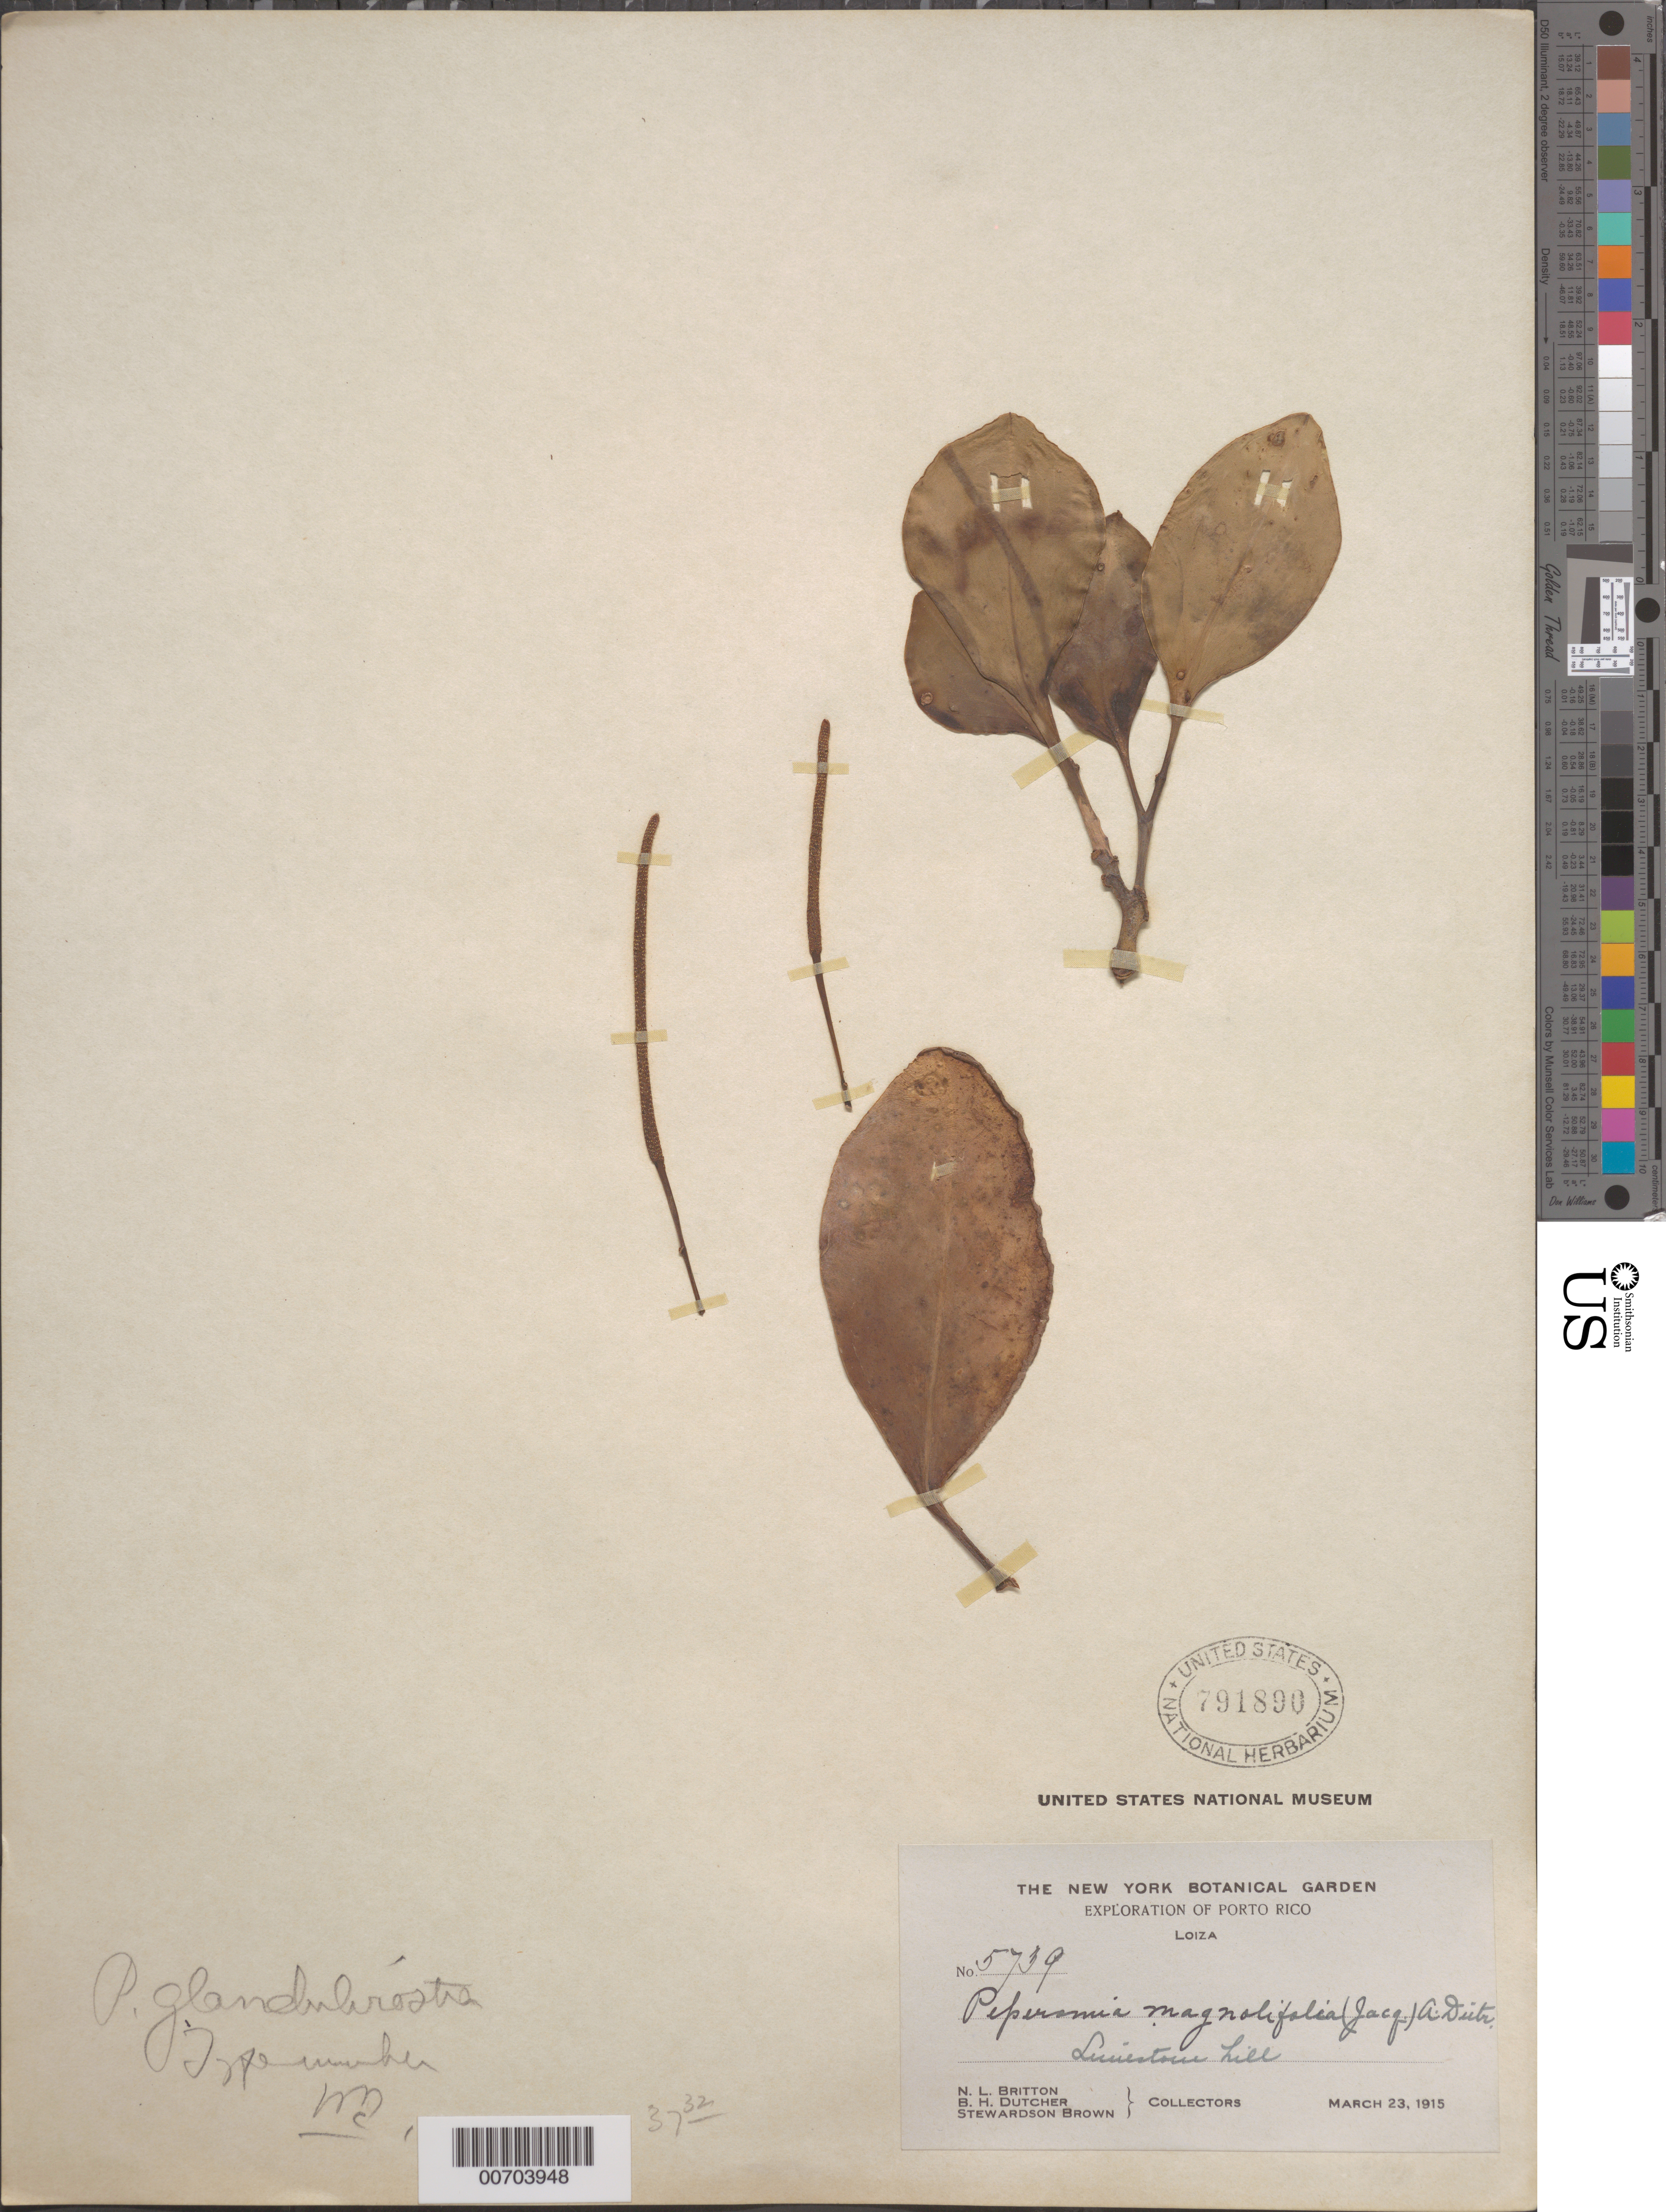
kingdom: Plantae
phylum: Tracheophyta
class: Magnoliopsida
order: Piperales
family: Piperaceae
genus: Peperomia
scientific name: Peperomia magnoliifolia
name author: (Jacq.) A. Dietr.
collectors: N. Britton, B. H. Dutcher & S. Brown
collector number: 5739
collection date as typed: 23 Mar 1915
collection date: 1915-03-23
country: Puerto Rico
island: Greater Antilles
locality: Loiza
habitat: limestone hill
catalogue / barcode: US 791890